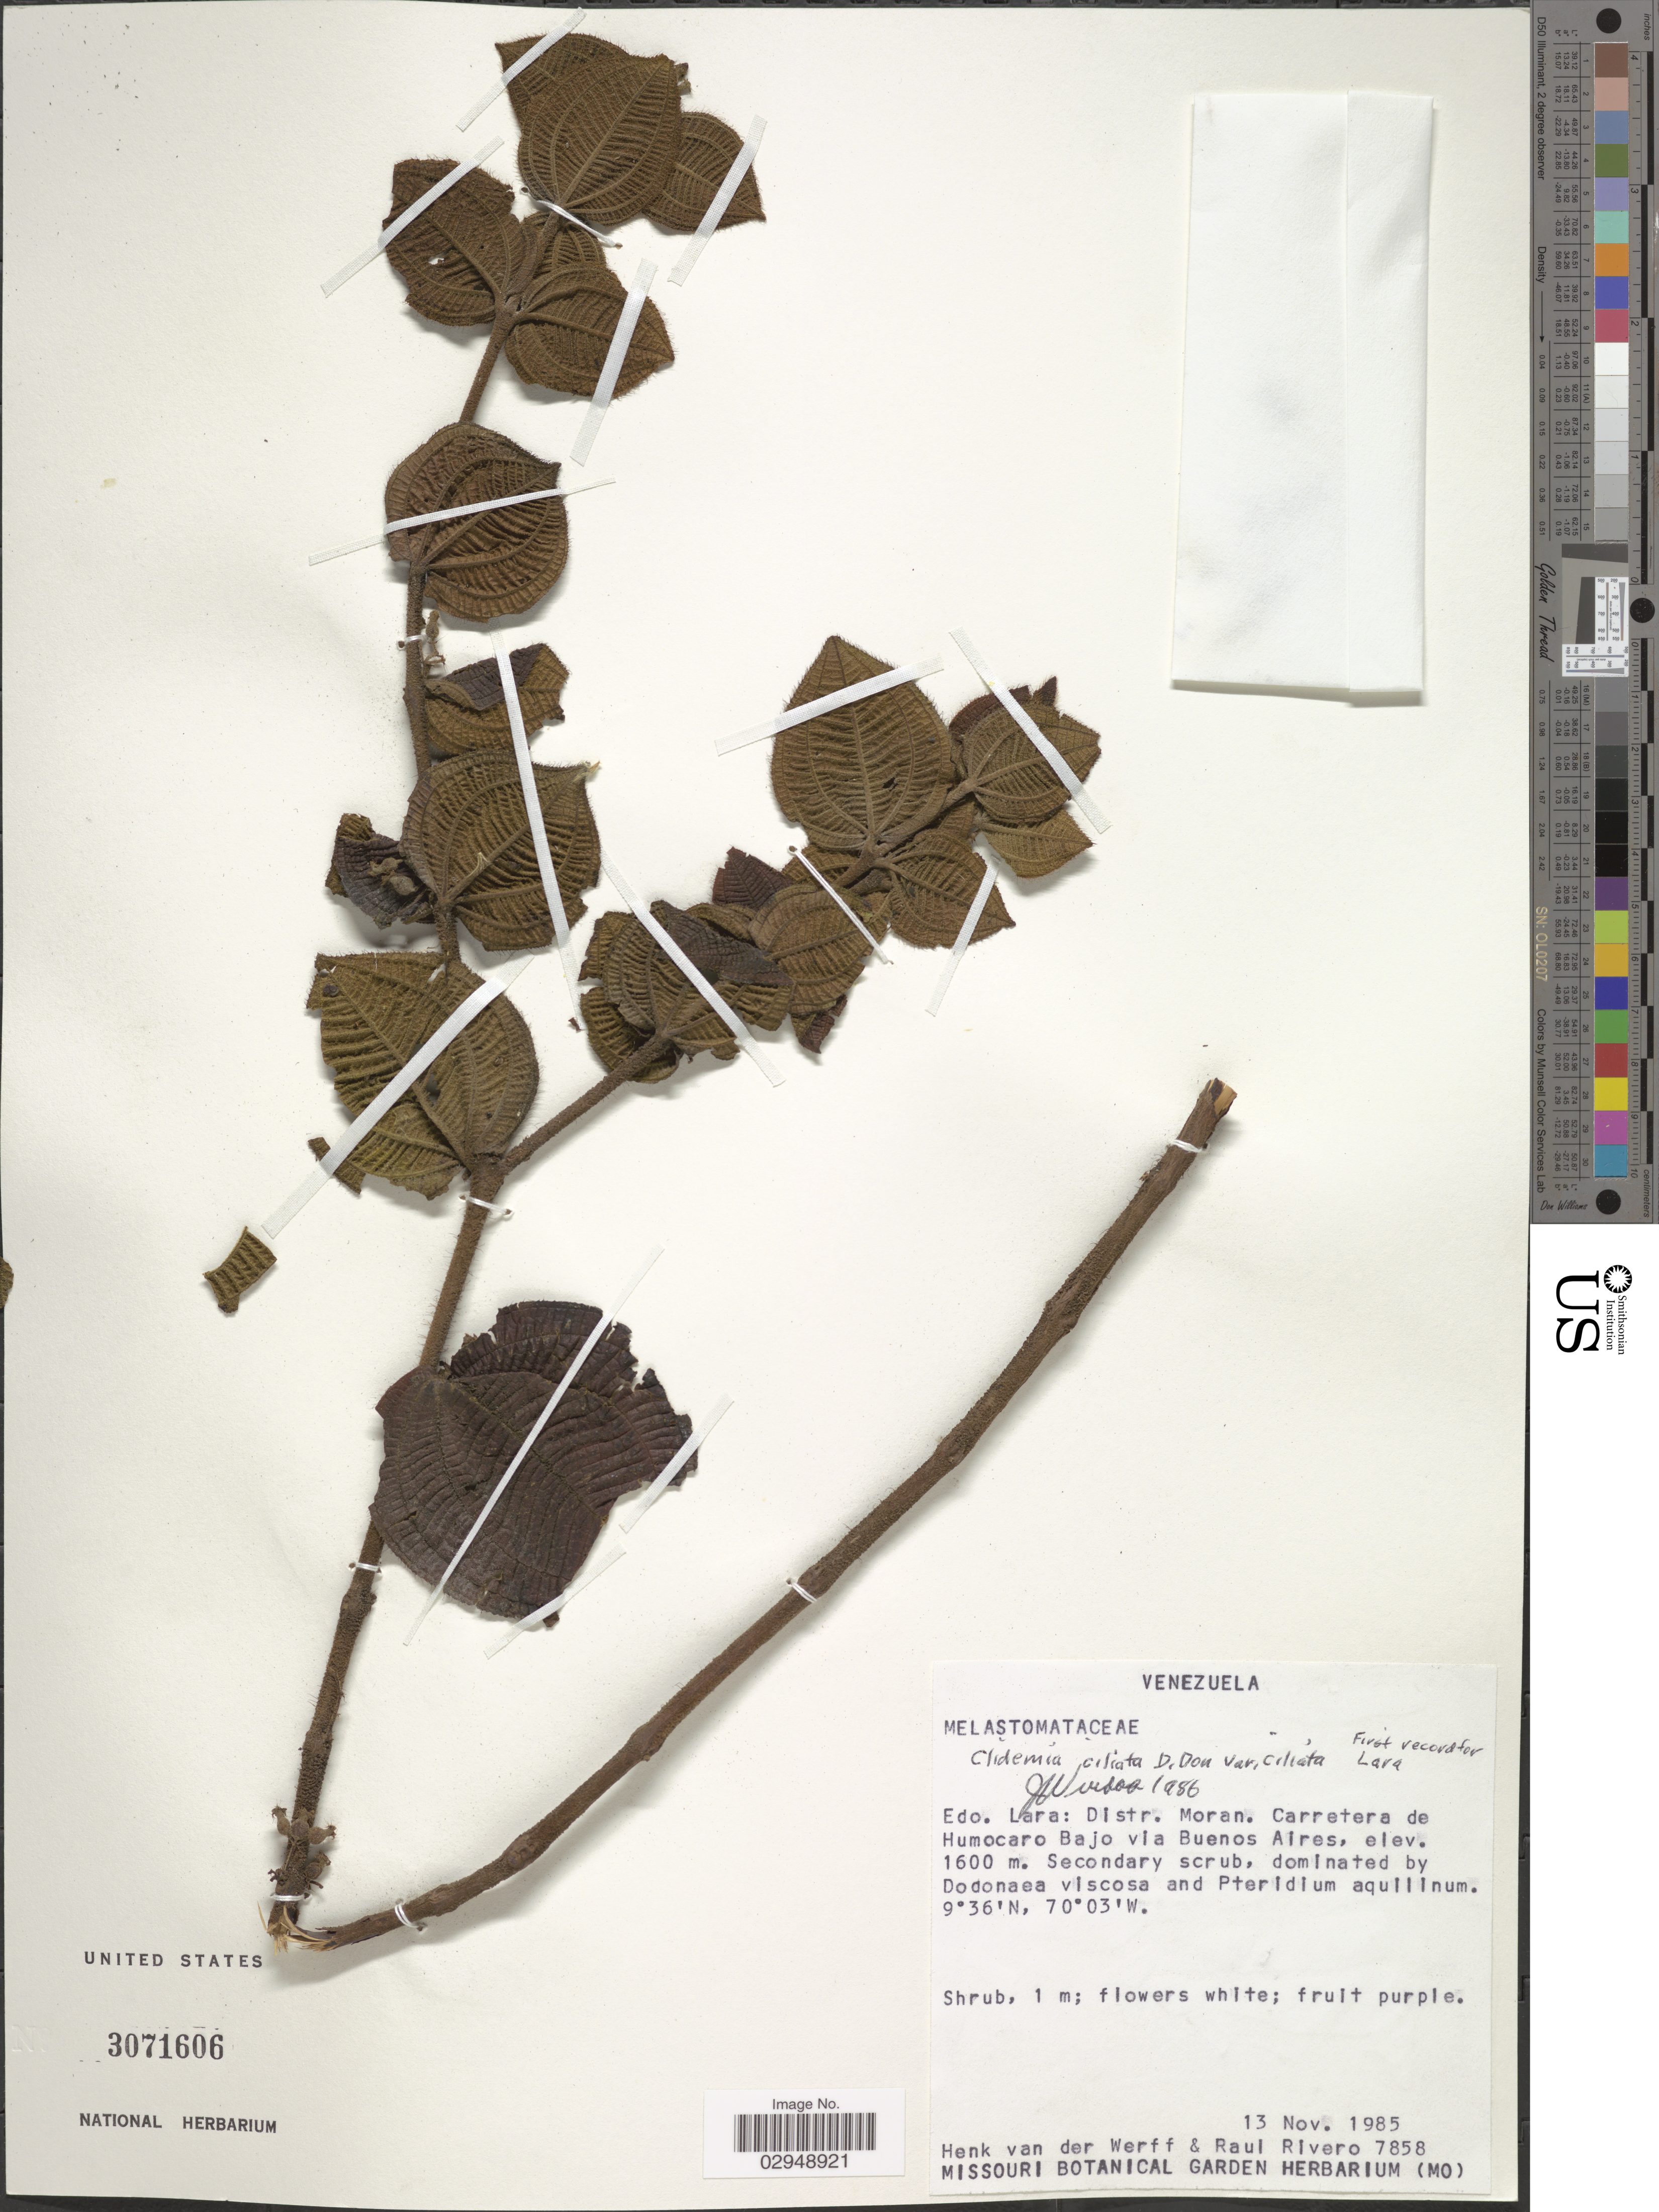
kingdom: Plantae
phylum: Tracheophyta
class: Magnoliopsida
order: Myrtales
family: Melastomataceae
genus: Clidemia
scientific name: Clidemia ciliata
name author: D. Don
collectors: H. van der Werff & R. Rivero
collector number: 7858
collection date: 1985-11-13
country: Venezuela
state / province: Lara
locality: Distr. Moran. Carretera de Humocaro Bajo via Buenos Aires.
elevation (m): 1600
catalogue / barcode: US 3071606